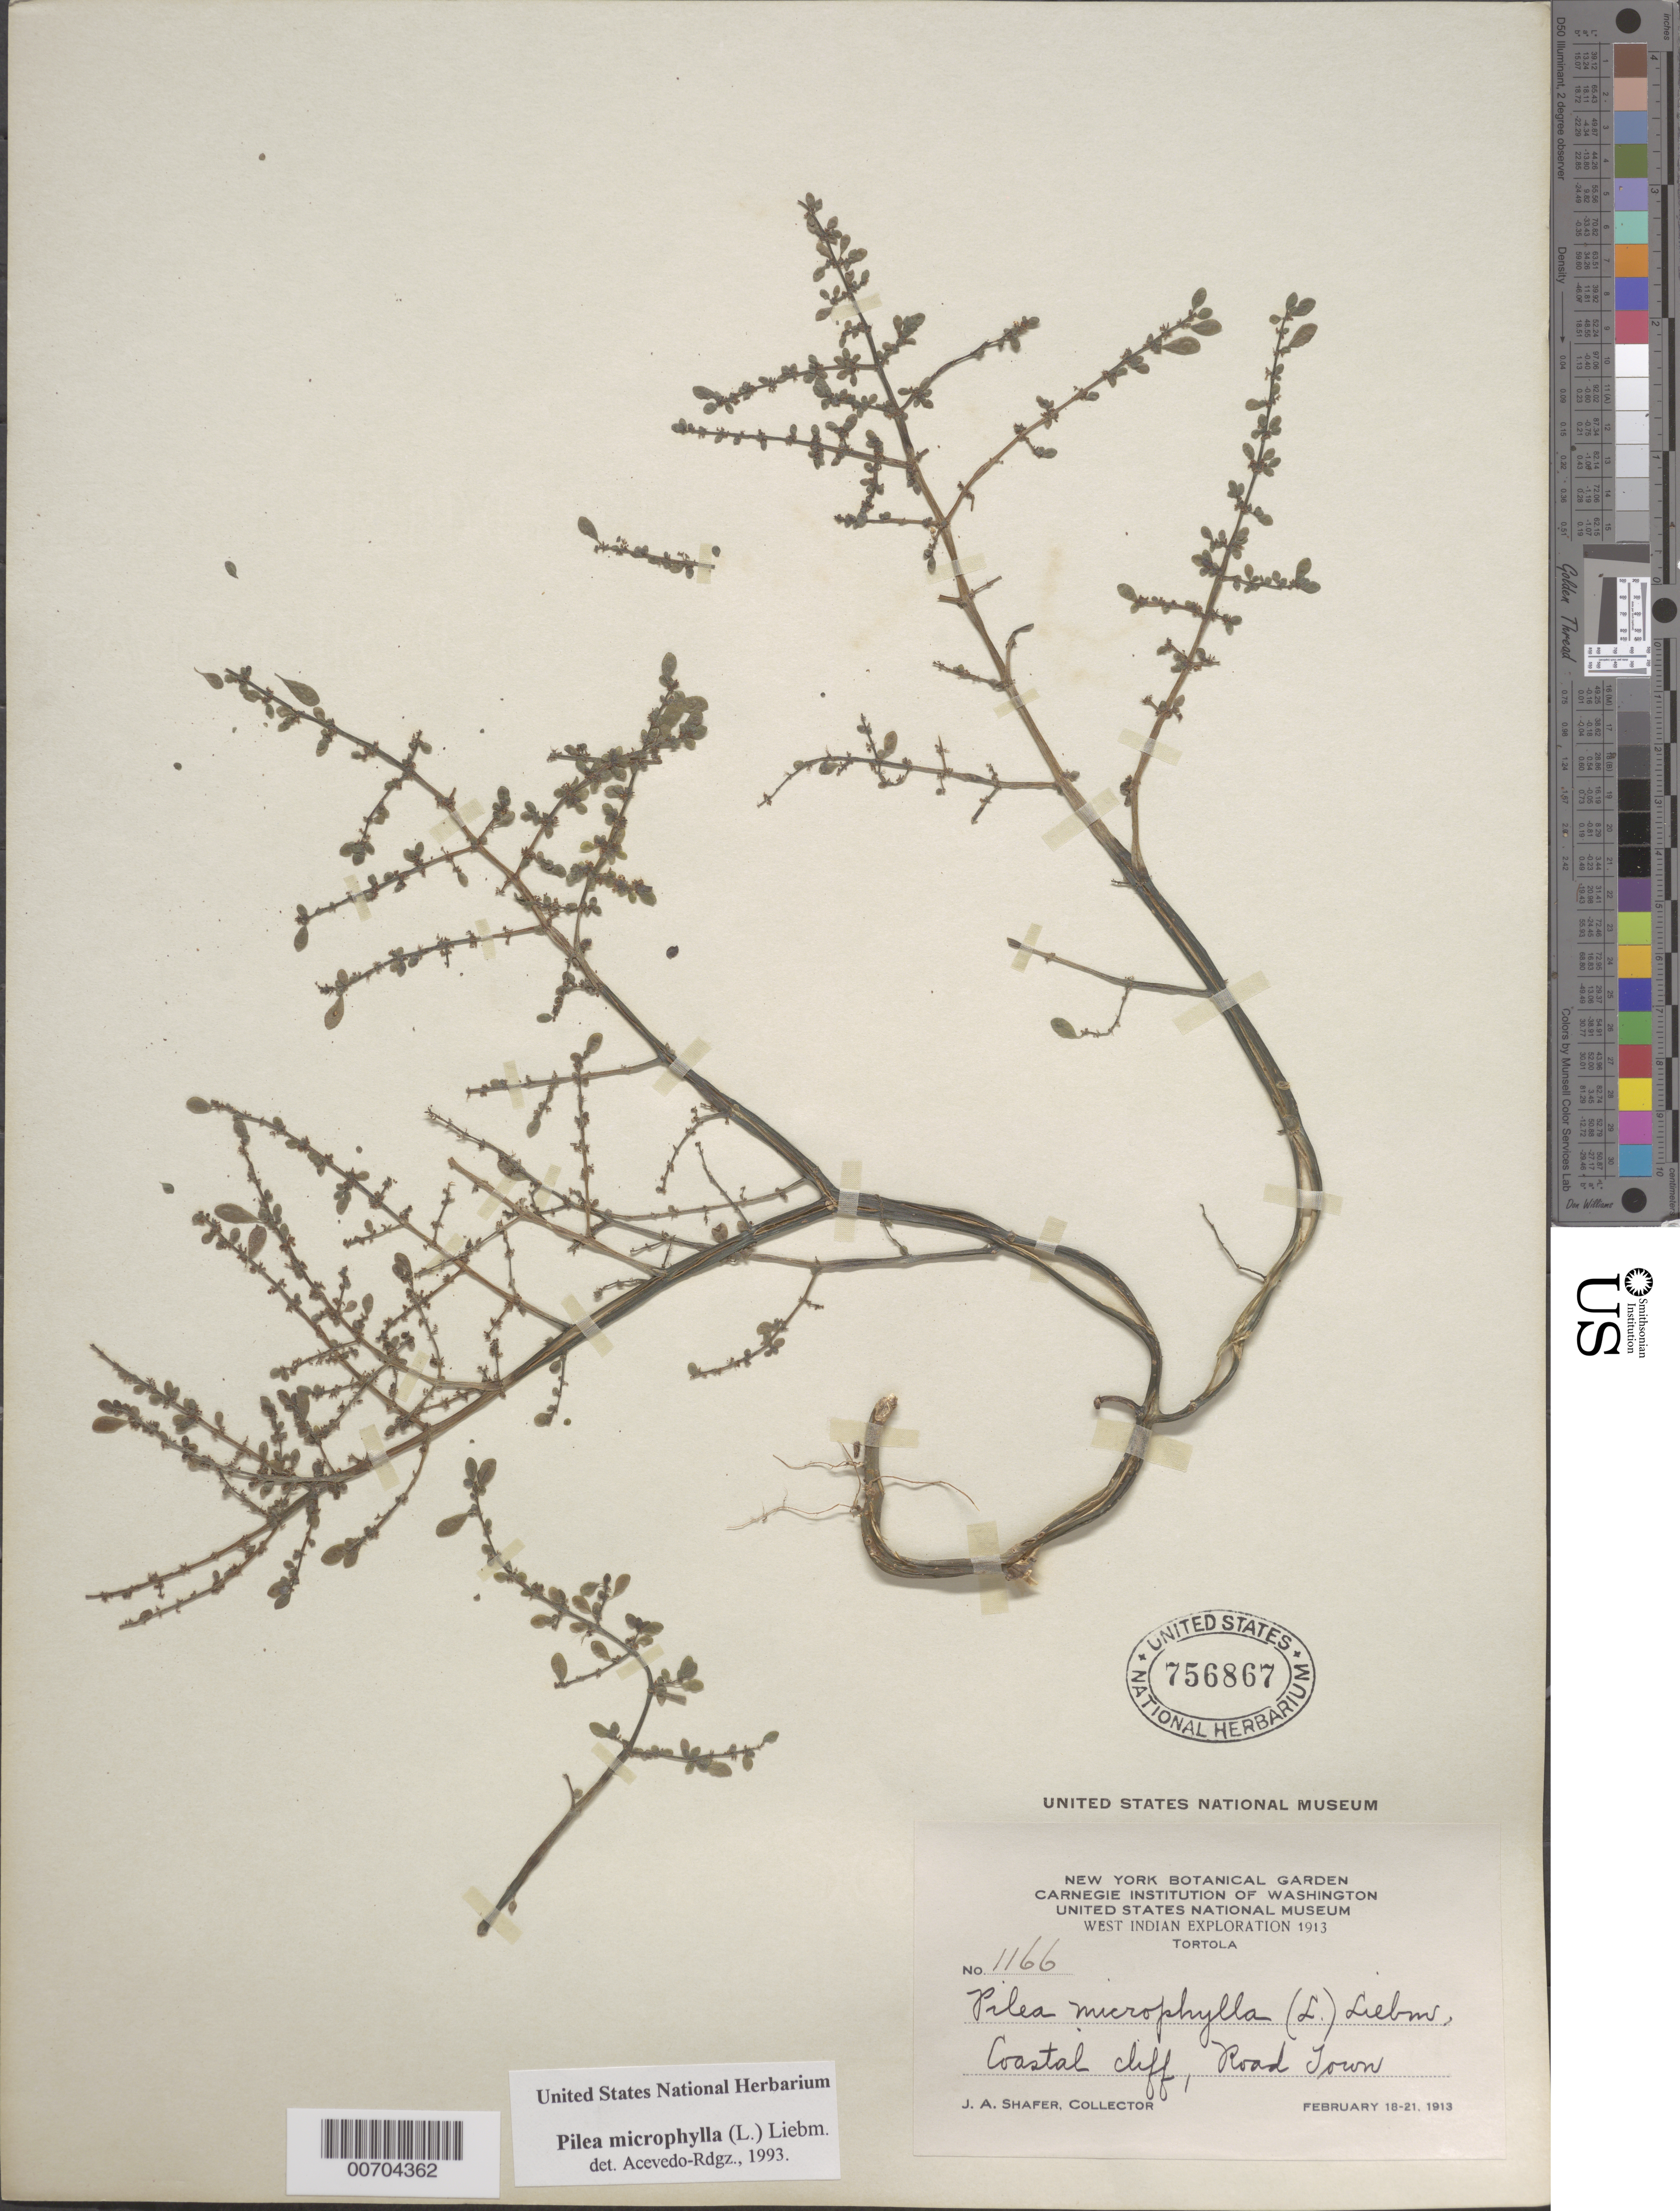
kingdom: Plantae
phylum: Tracheophyta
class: Magnoliopsida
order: Rosales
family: Urticaceae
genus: Pilea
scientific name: Pilea microphylla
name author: (L.) Liebm.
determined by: Acevedo-Rodríguez, P., (BOT), Smithsonian Institution - National Museum of Natural History (UNITED STATES)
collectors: J. A. Shafer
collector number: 1166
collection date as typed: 18 Feb 1913 to 21 Feb 1913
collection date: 1913-02-18/1913-02-21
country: British Virgin Islands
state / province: Tortola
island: Tortola Island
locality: Road Town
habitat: Coastal Cliff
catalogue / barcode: US 756867